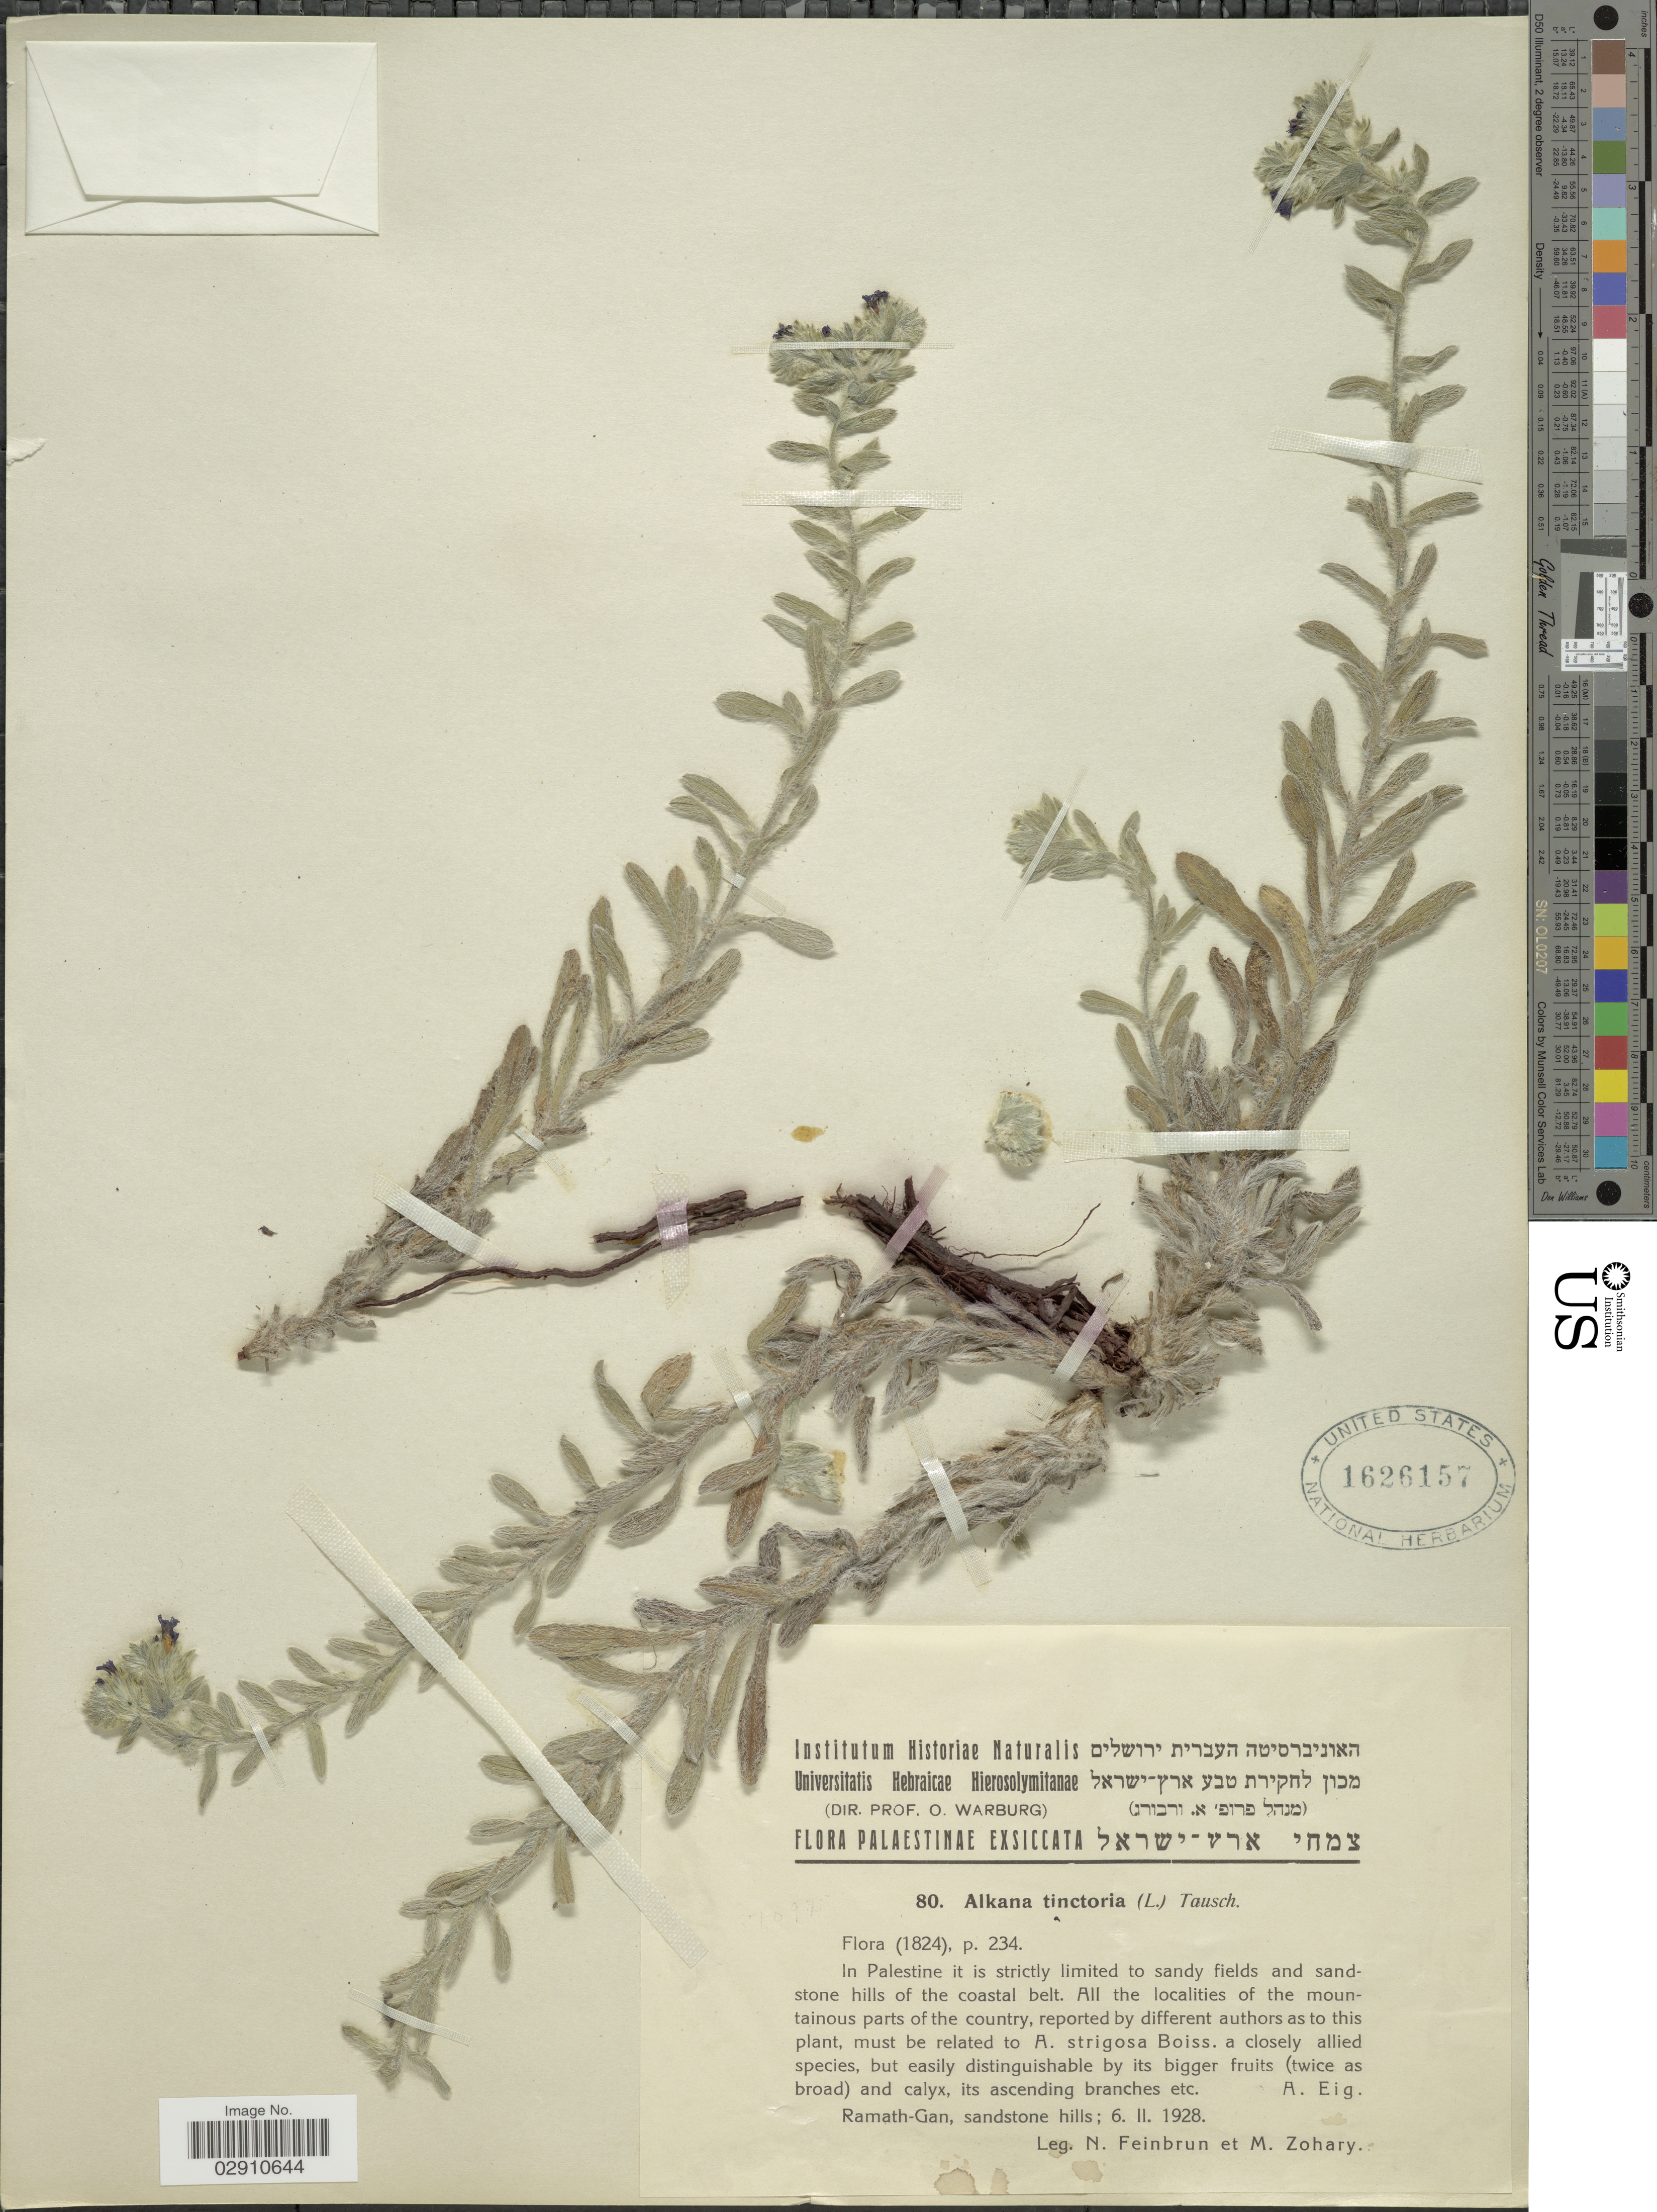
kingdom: Plantae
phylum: Tracheophyta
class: Magnoliopsida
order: Boraginales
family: Boraginaceae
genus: Alkanna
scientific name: Alkanna tinctoria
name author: (L.) Tausch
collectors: N. Feinbrun & M. Zohary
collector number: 80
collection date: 1928-02-06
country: Israel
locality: Palaestinae. Ramath-Gan, sandstone hills.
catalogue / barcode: US 1626157